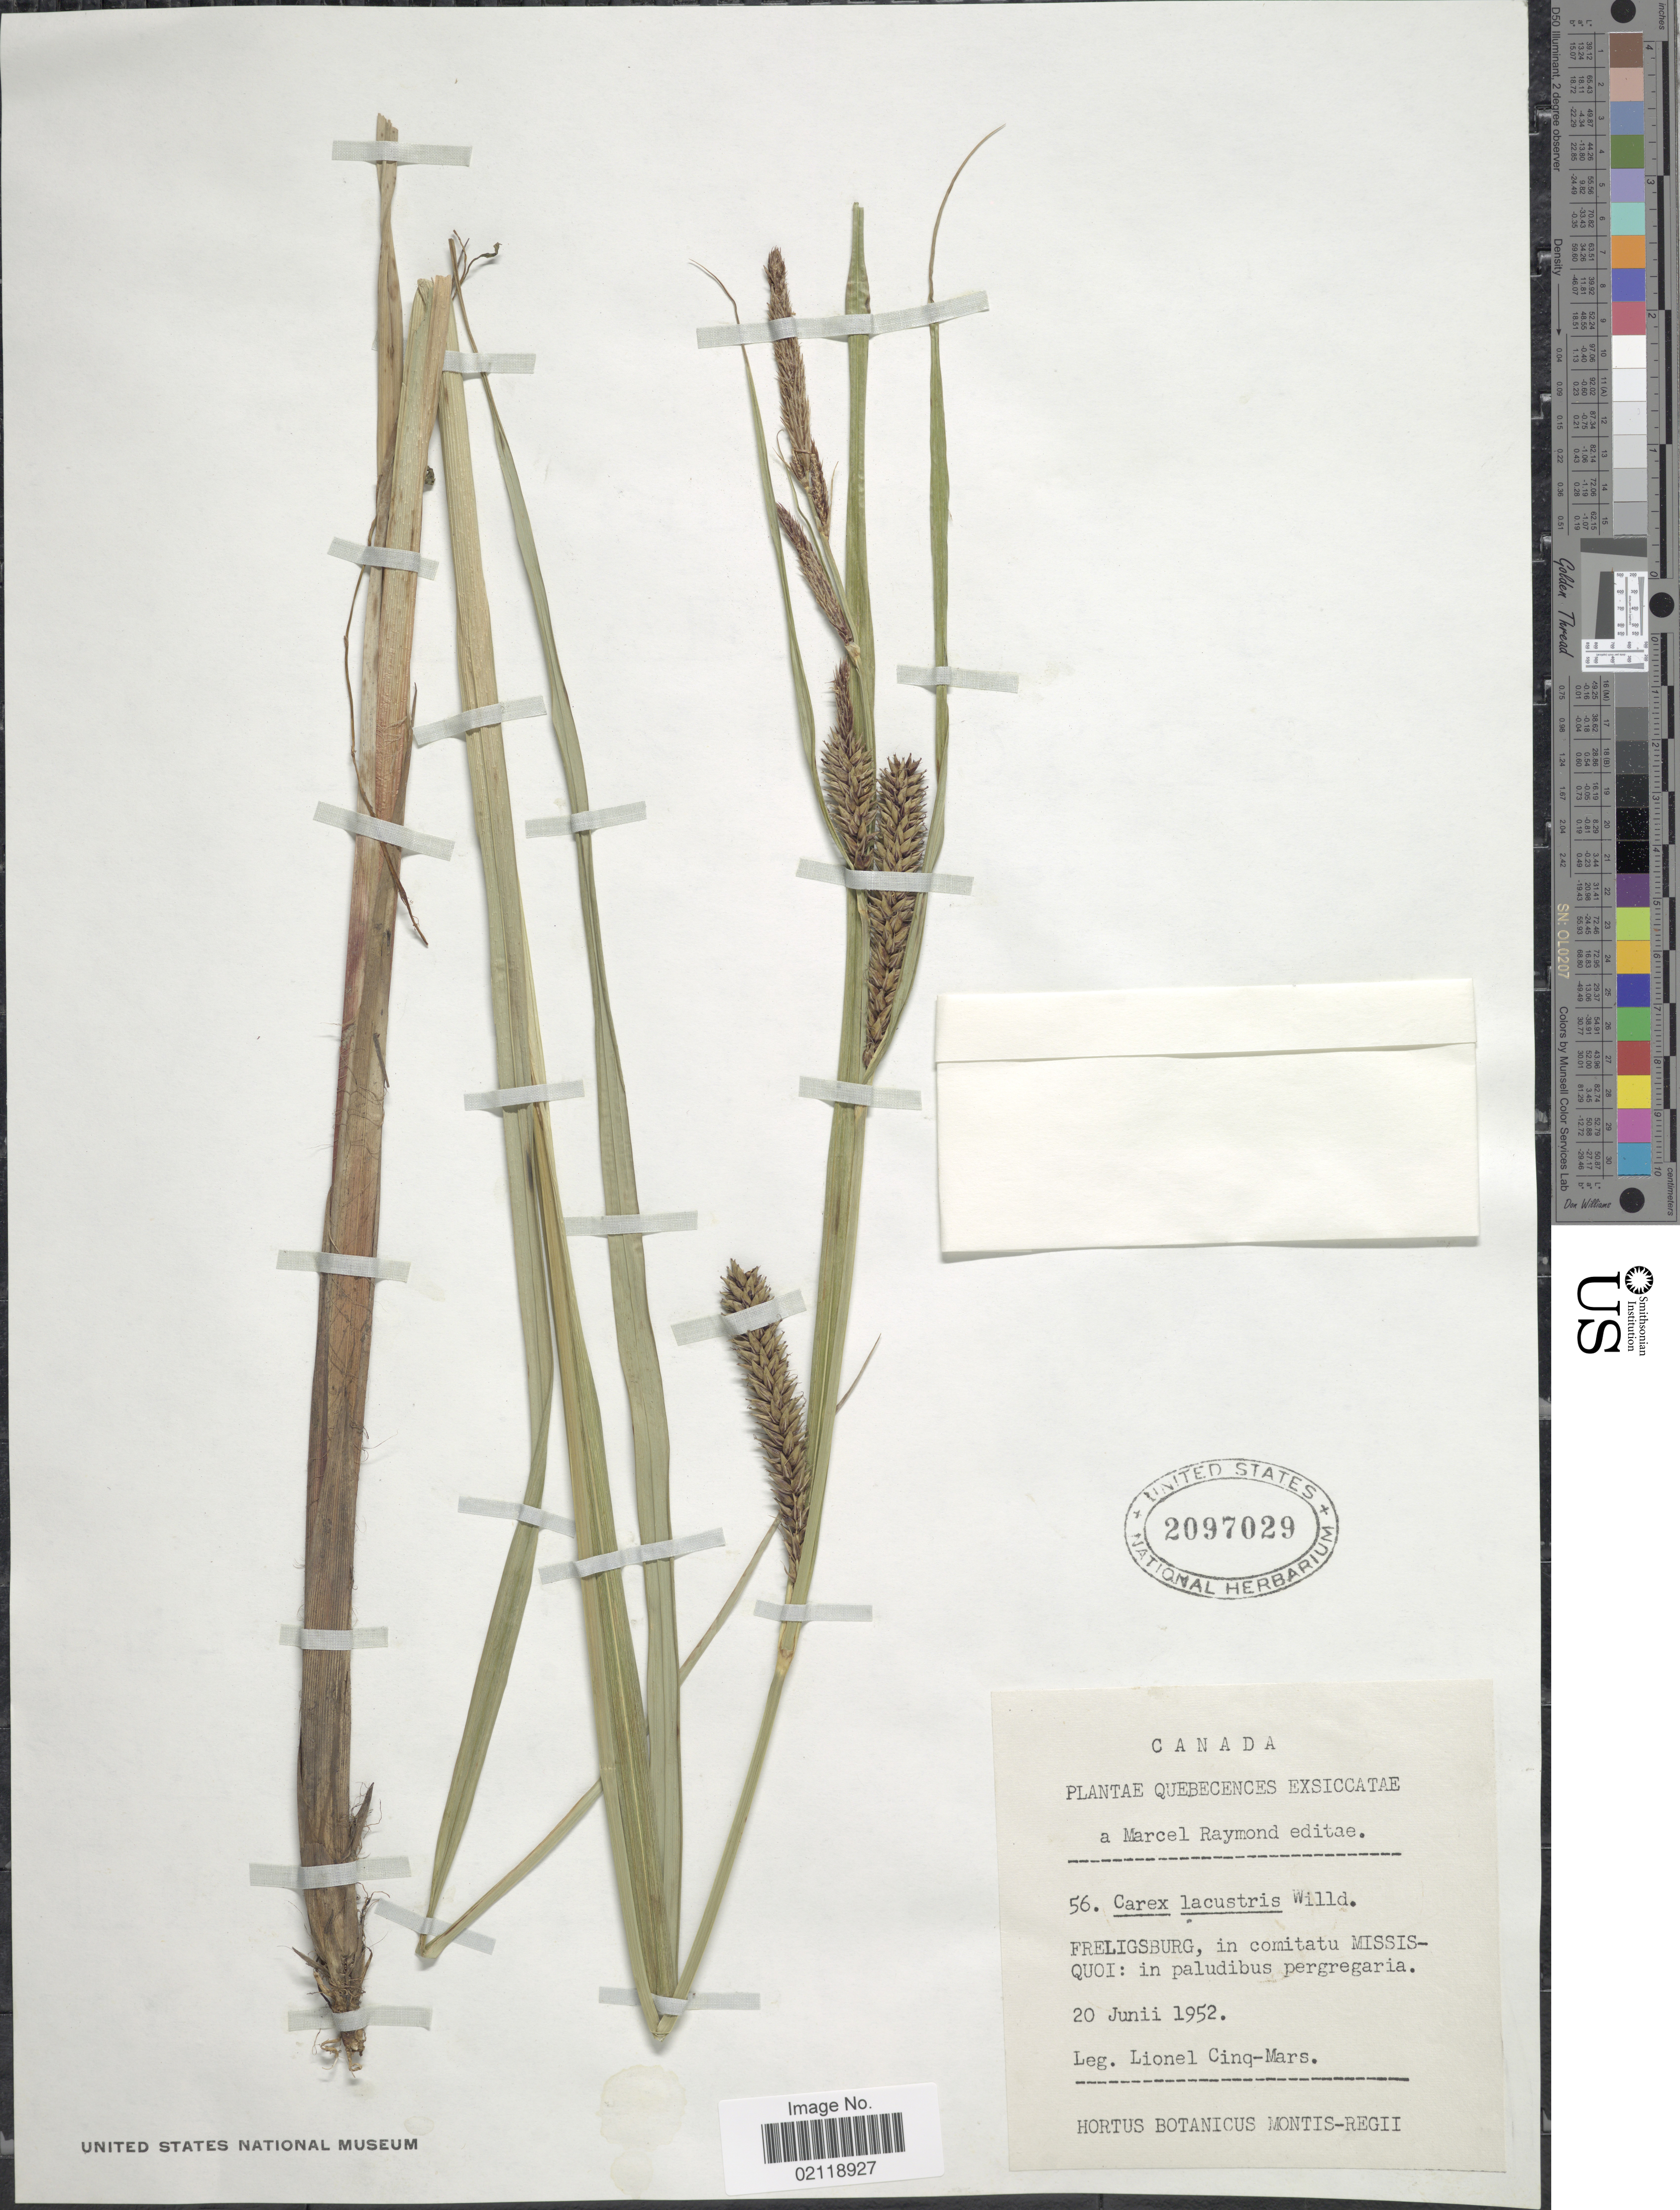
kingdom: Plantae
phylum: Tracheophyta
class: Liliopsida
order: Poales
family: Cyperaceae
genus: Carex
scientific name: Carex lacustris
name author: Willd.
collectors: L. Cinq-Mars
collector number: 56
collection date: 1952-06-20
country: Canada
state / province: Quebec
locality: Quebecences, Freligsburg, in comitatu Missisquoi: in paludibus pergregaria.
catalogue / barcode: US 2097029